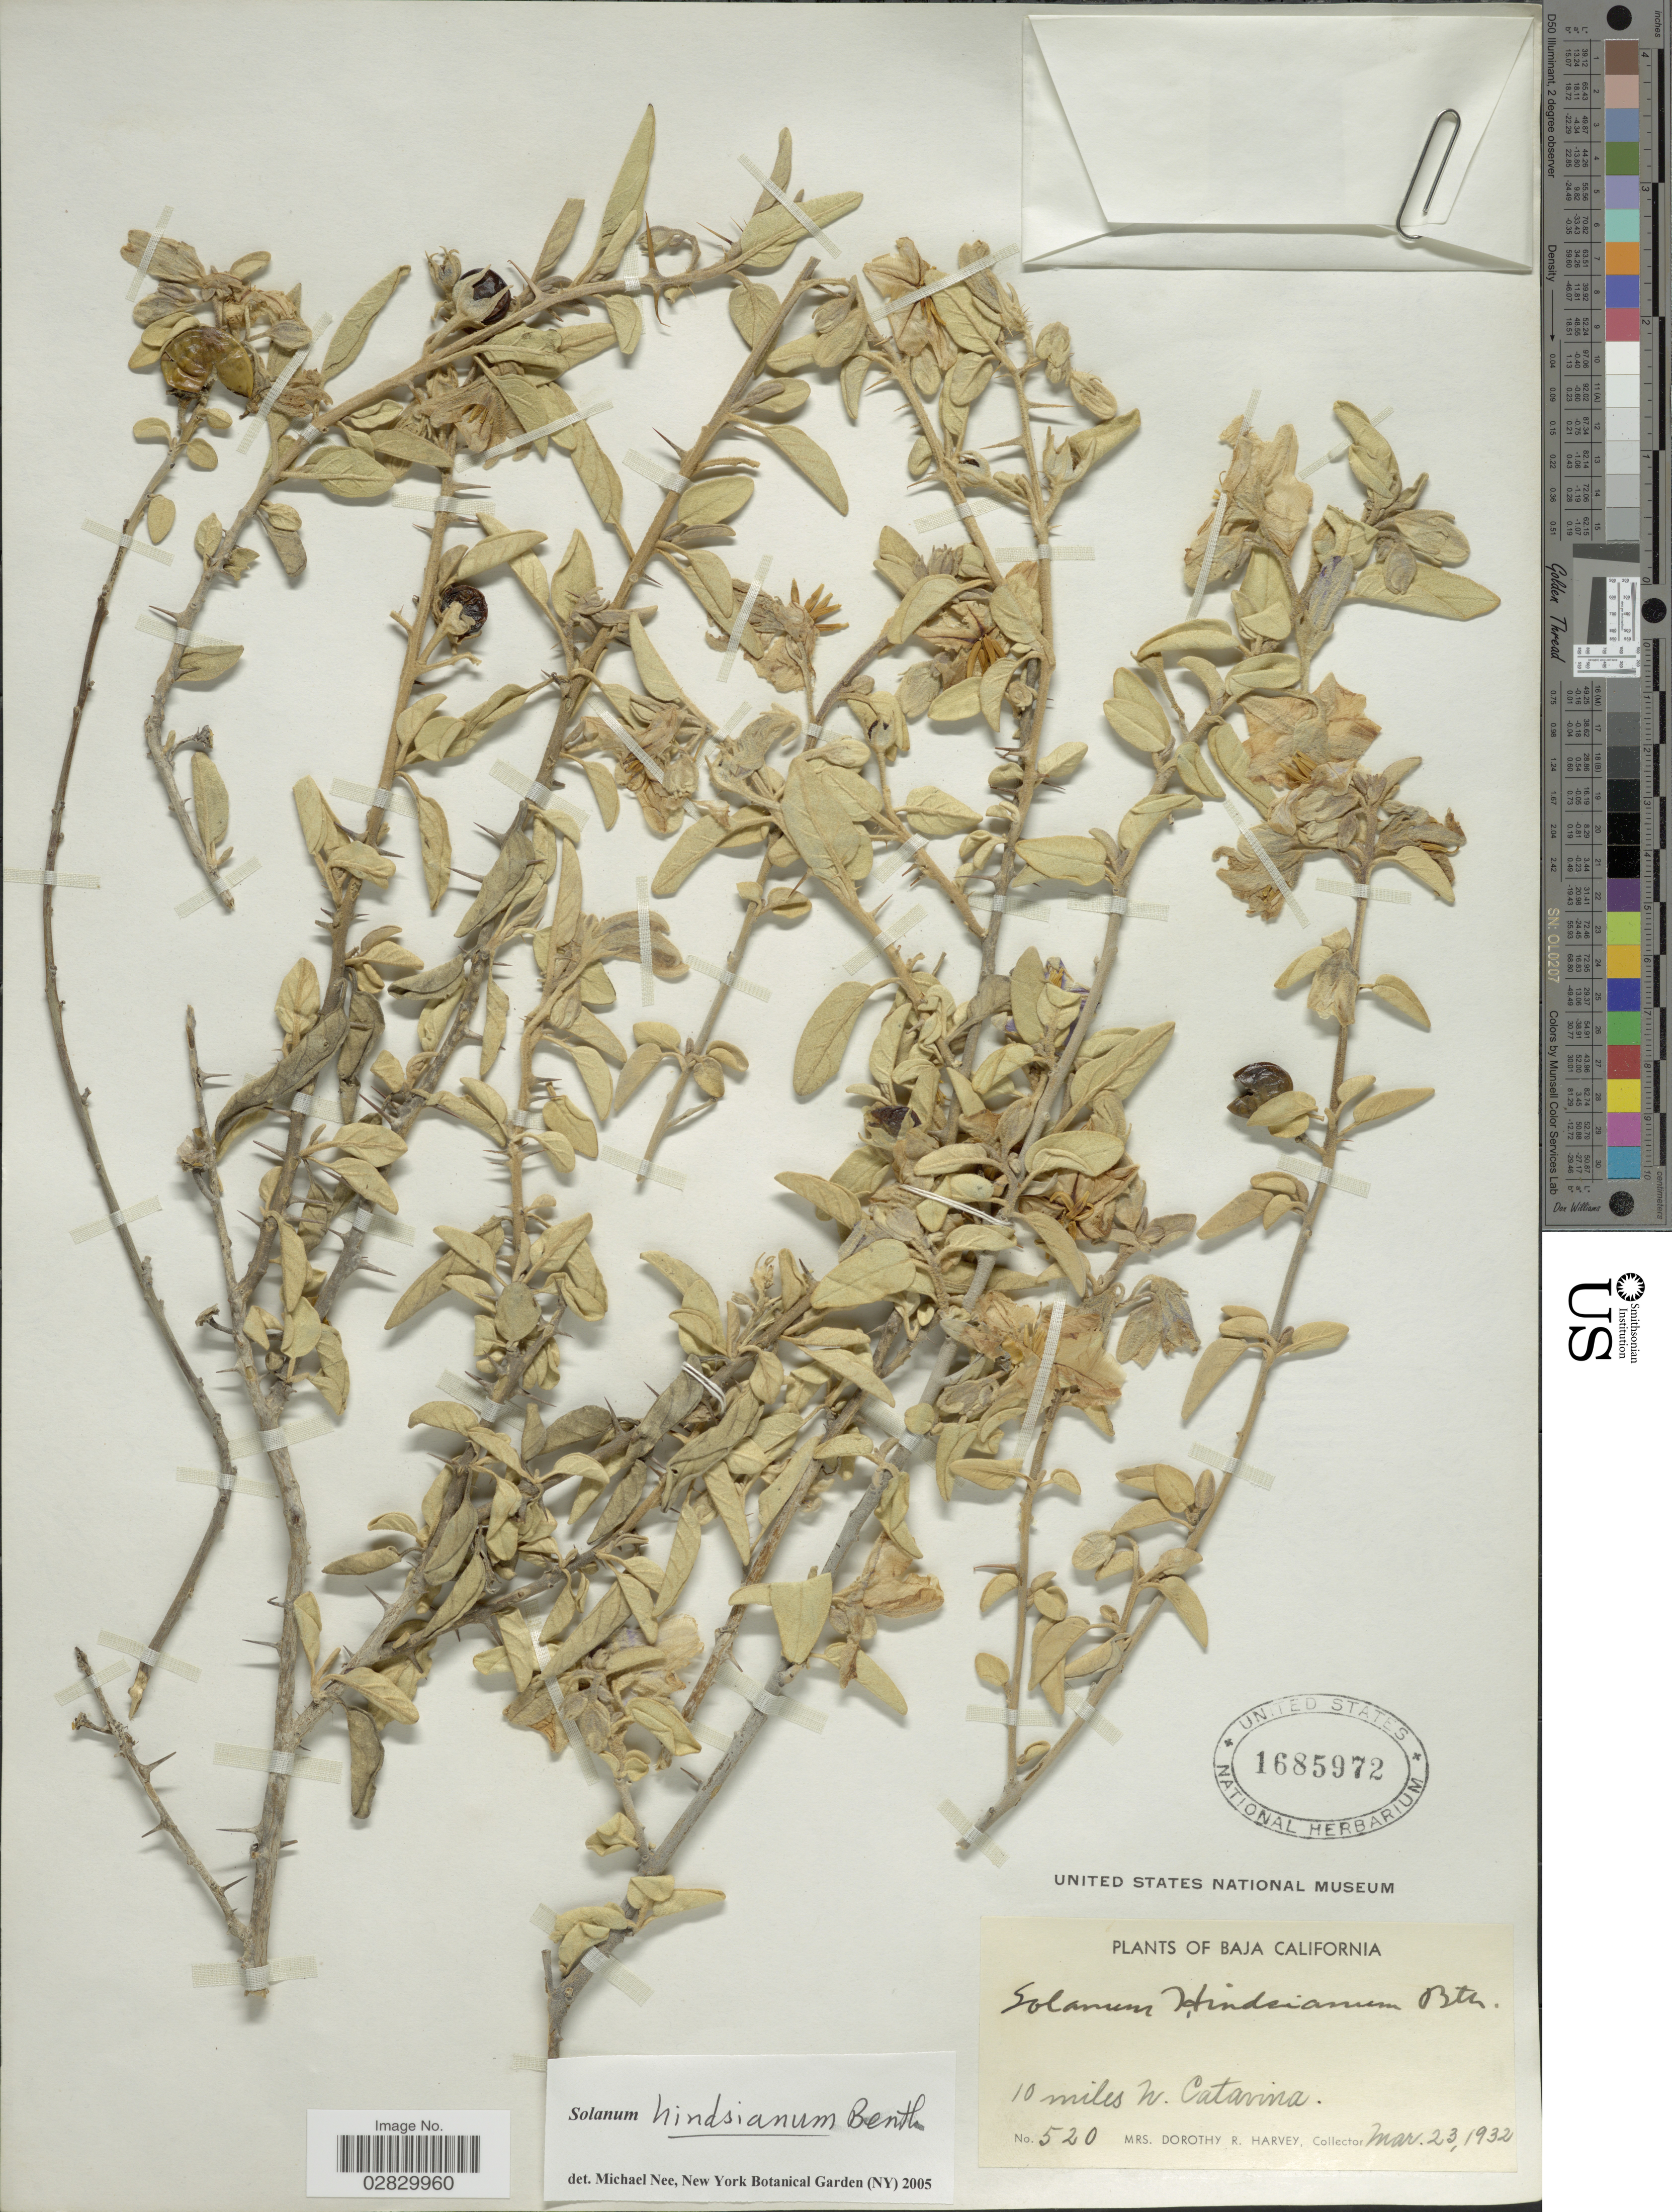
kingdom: Plantae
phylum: Tracheophyta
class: Magnoliopsida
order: Solanales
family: Solanaceae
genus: Solanum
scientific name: Solanum hindsianum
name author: Benth.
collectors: Harvey, Mrs. D. R.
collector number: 520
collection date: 1932-03-23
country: Mexico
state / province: Baja California Norte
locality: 10 miles W. Catavina.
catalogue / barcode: US 1685972